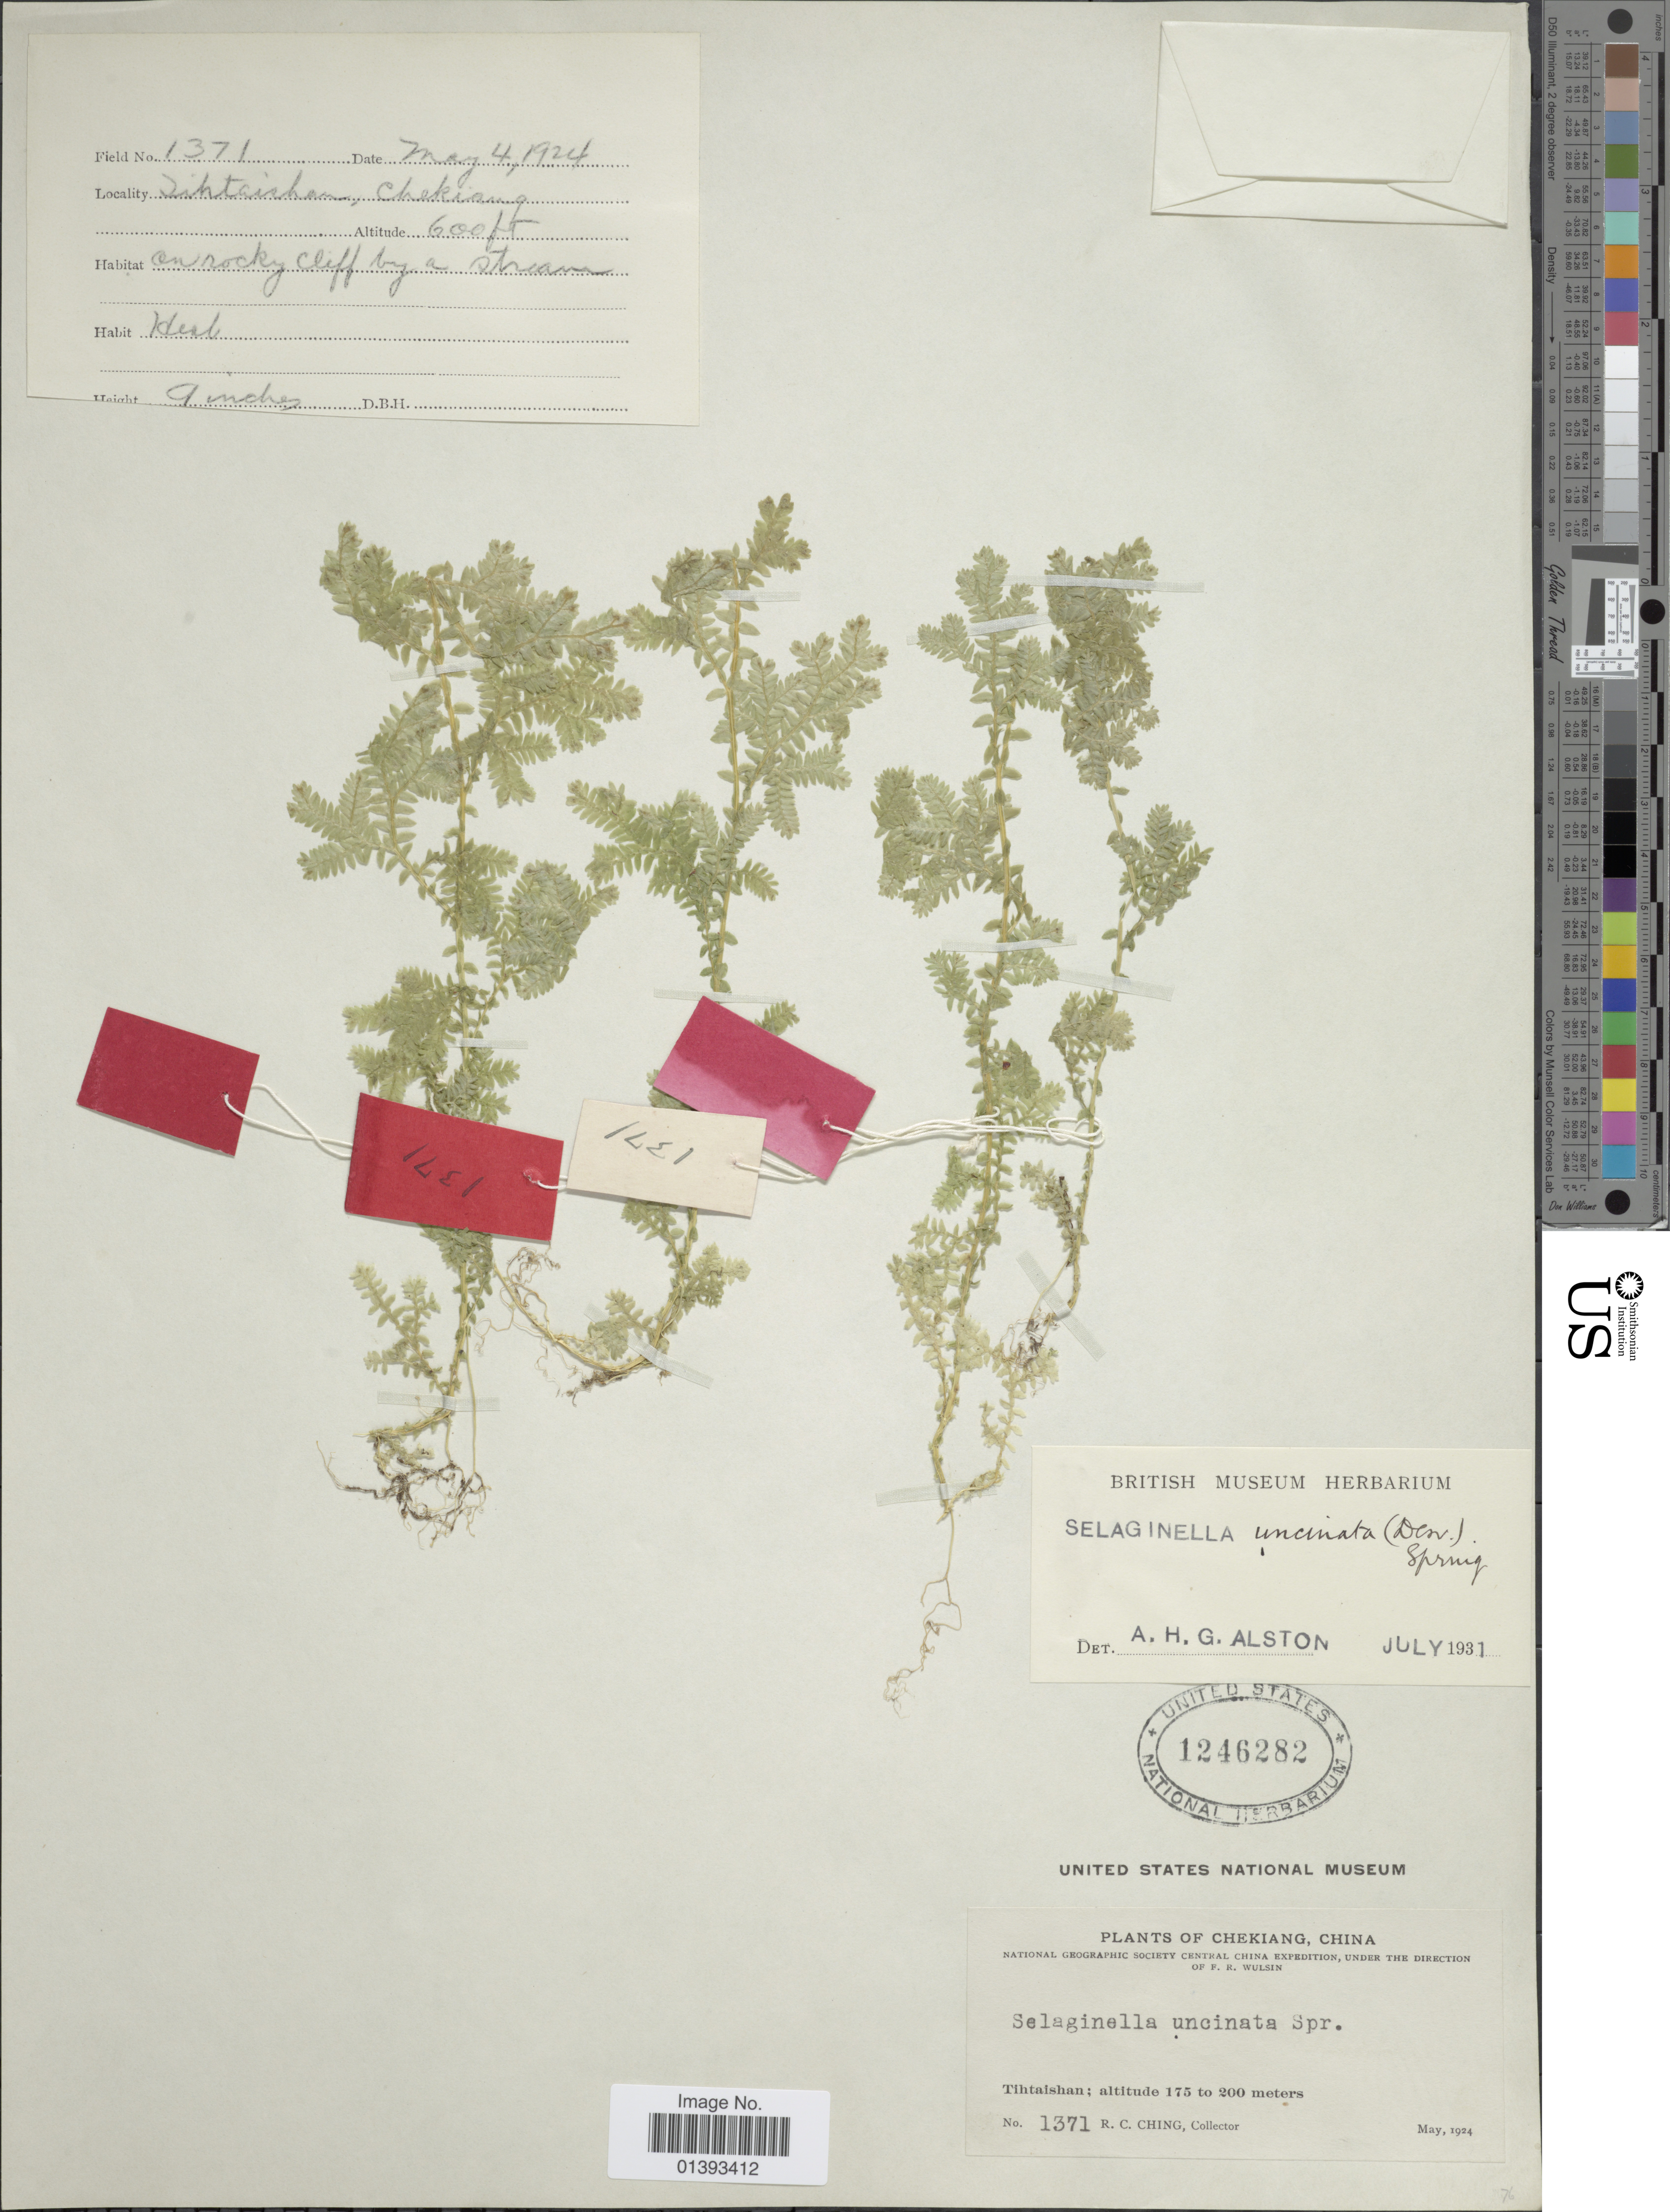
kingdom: Plantae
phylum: Tracheophyta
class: Lycopodiopsida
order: Selaginellales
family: Selaginellaceae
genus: Selaginella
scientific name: Selaginella uncinata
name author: (Desr. ex Poir.) Spring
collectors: R. C. Ching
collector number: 1371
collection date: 1924-05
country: China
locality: Chekiang, Tihitaishan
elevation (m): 175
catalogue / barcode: US 1246282